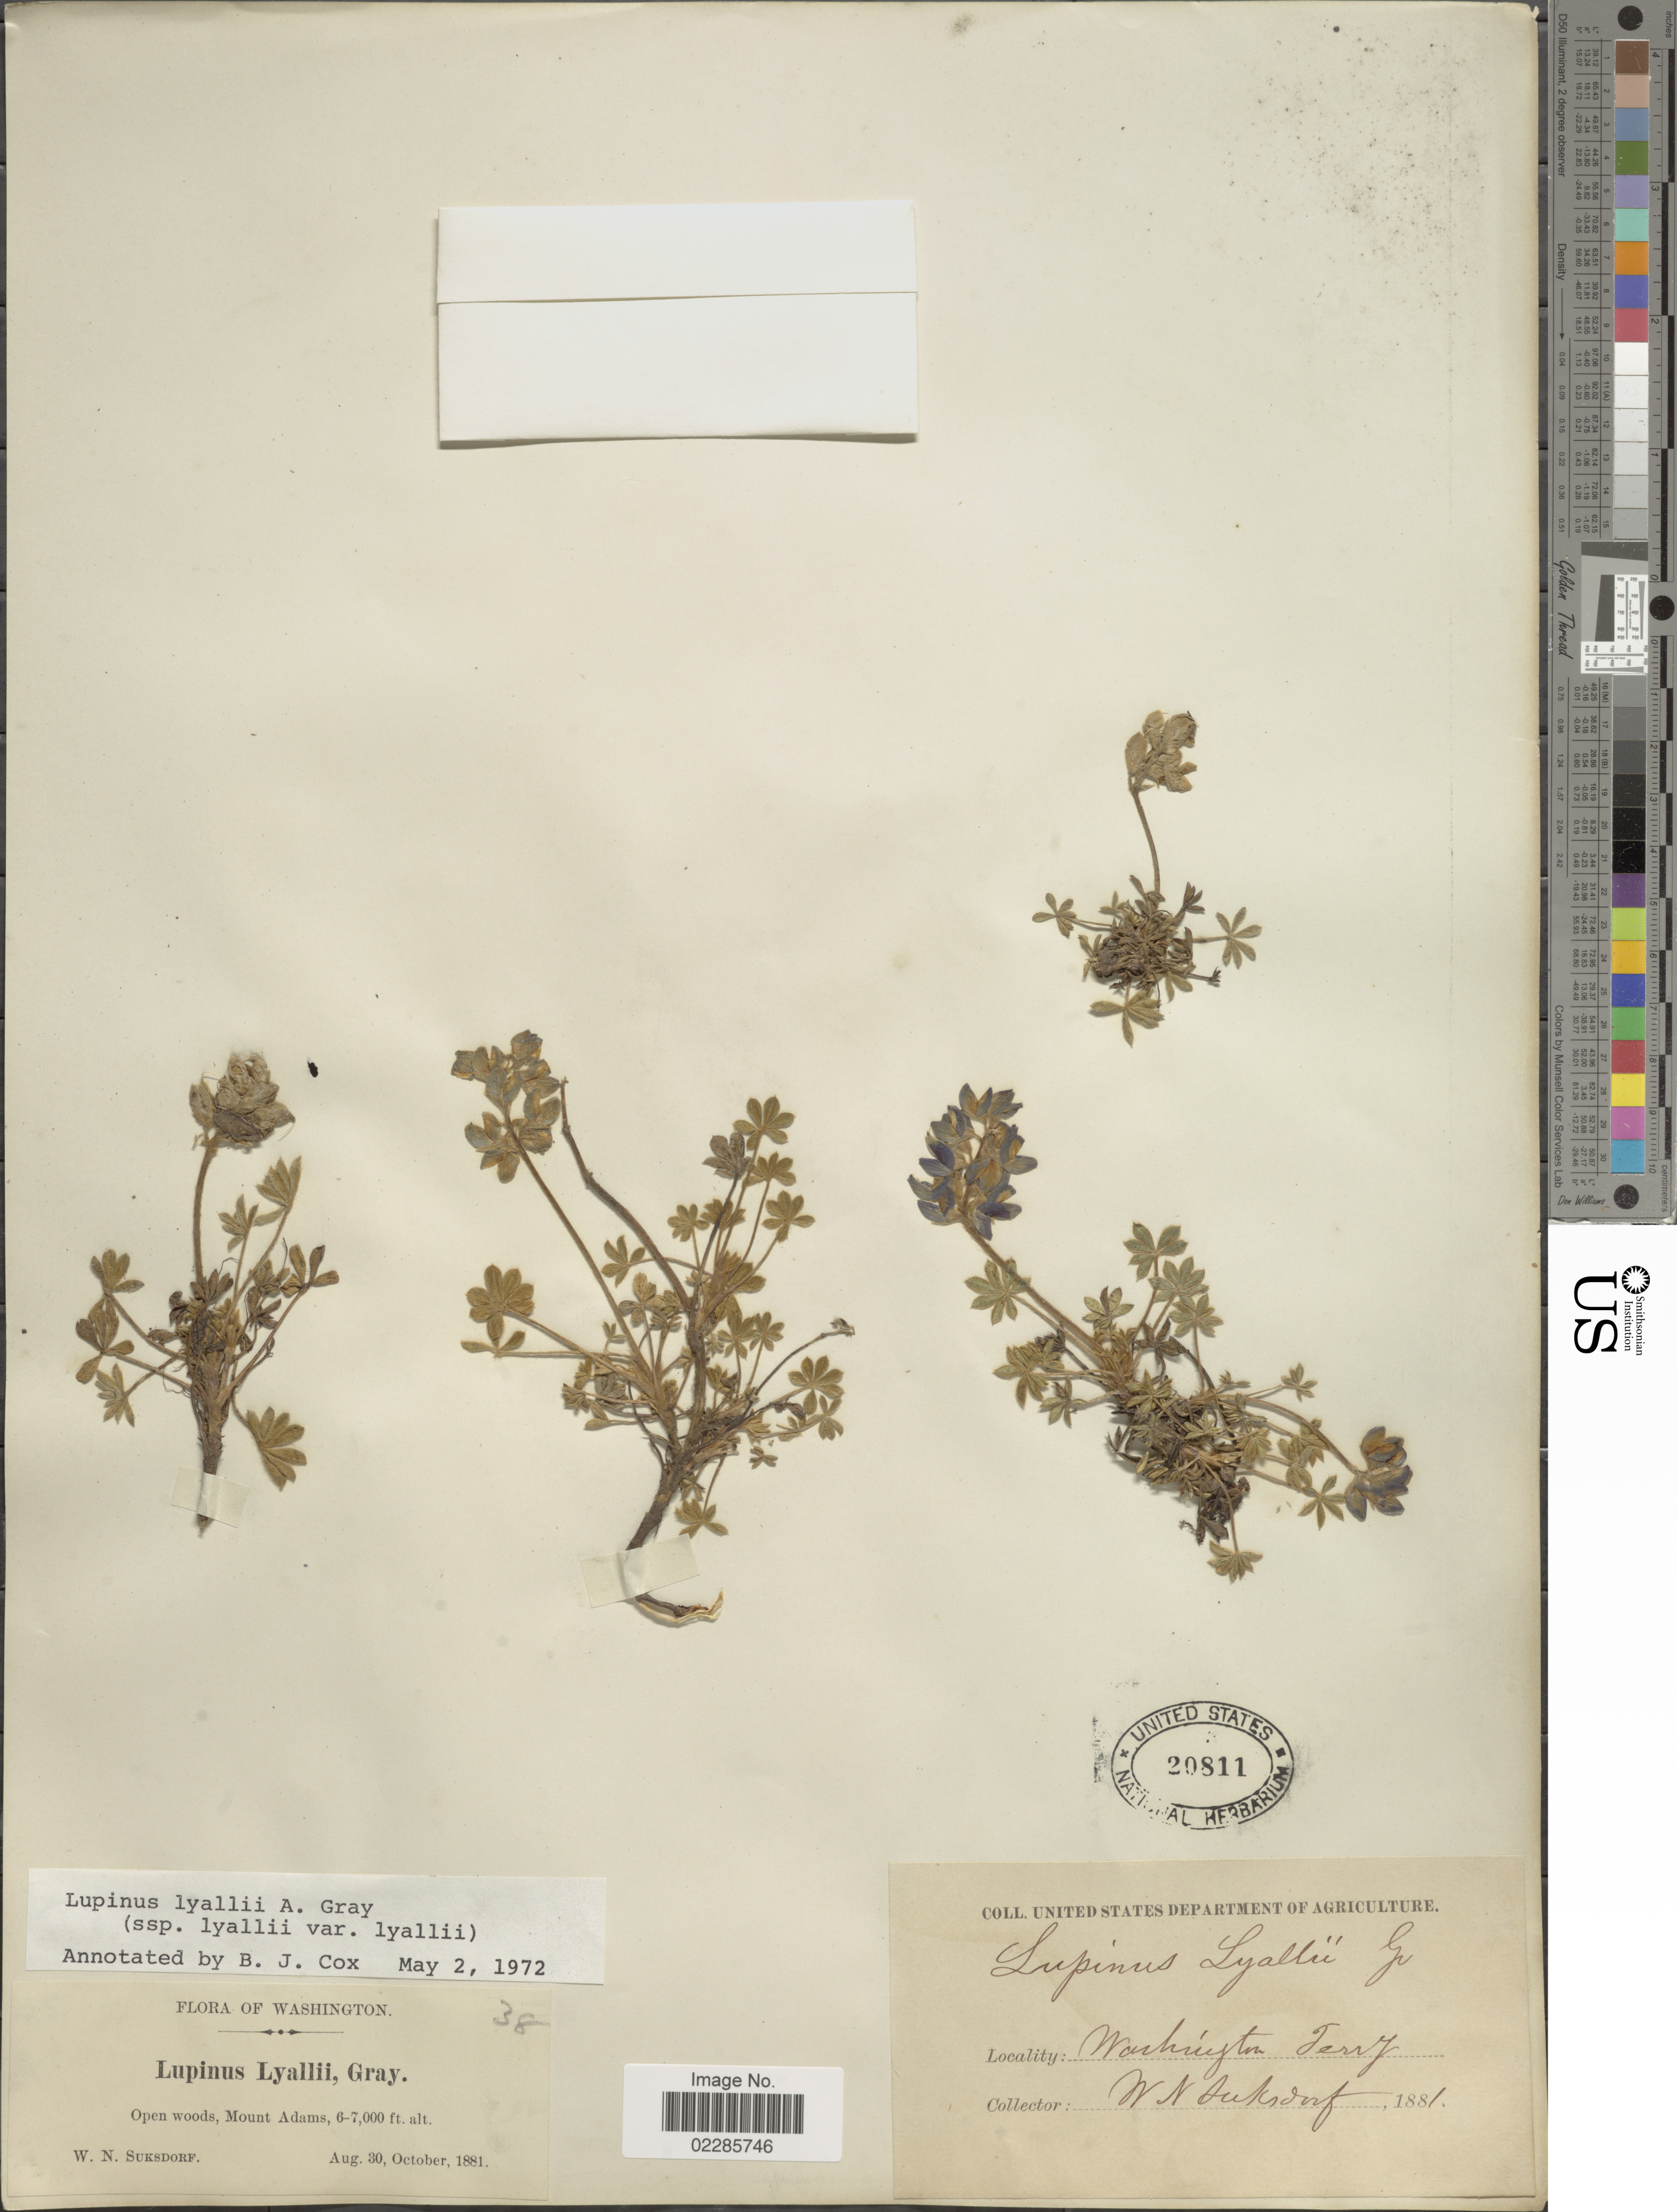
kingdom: Plantae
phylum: Tracheophyta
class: Magnoliopsida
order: Fabales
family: Fabaceae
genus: Lupinus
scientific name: Lupinus lyallii subsp. lyallii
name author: A. Gray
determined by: Cox, B. J.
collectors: W. N. Suksdorf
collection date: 1881-08-30/1881-10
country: United States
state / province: Washington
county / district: Yakima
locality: Open woods, Mount Adams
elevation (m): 1829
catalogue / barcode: US 20811